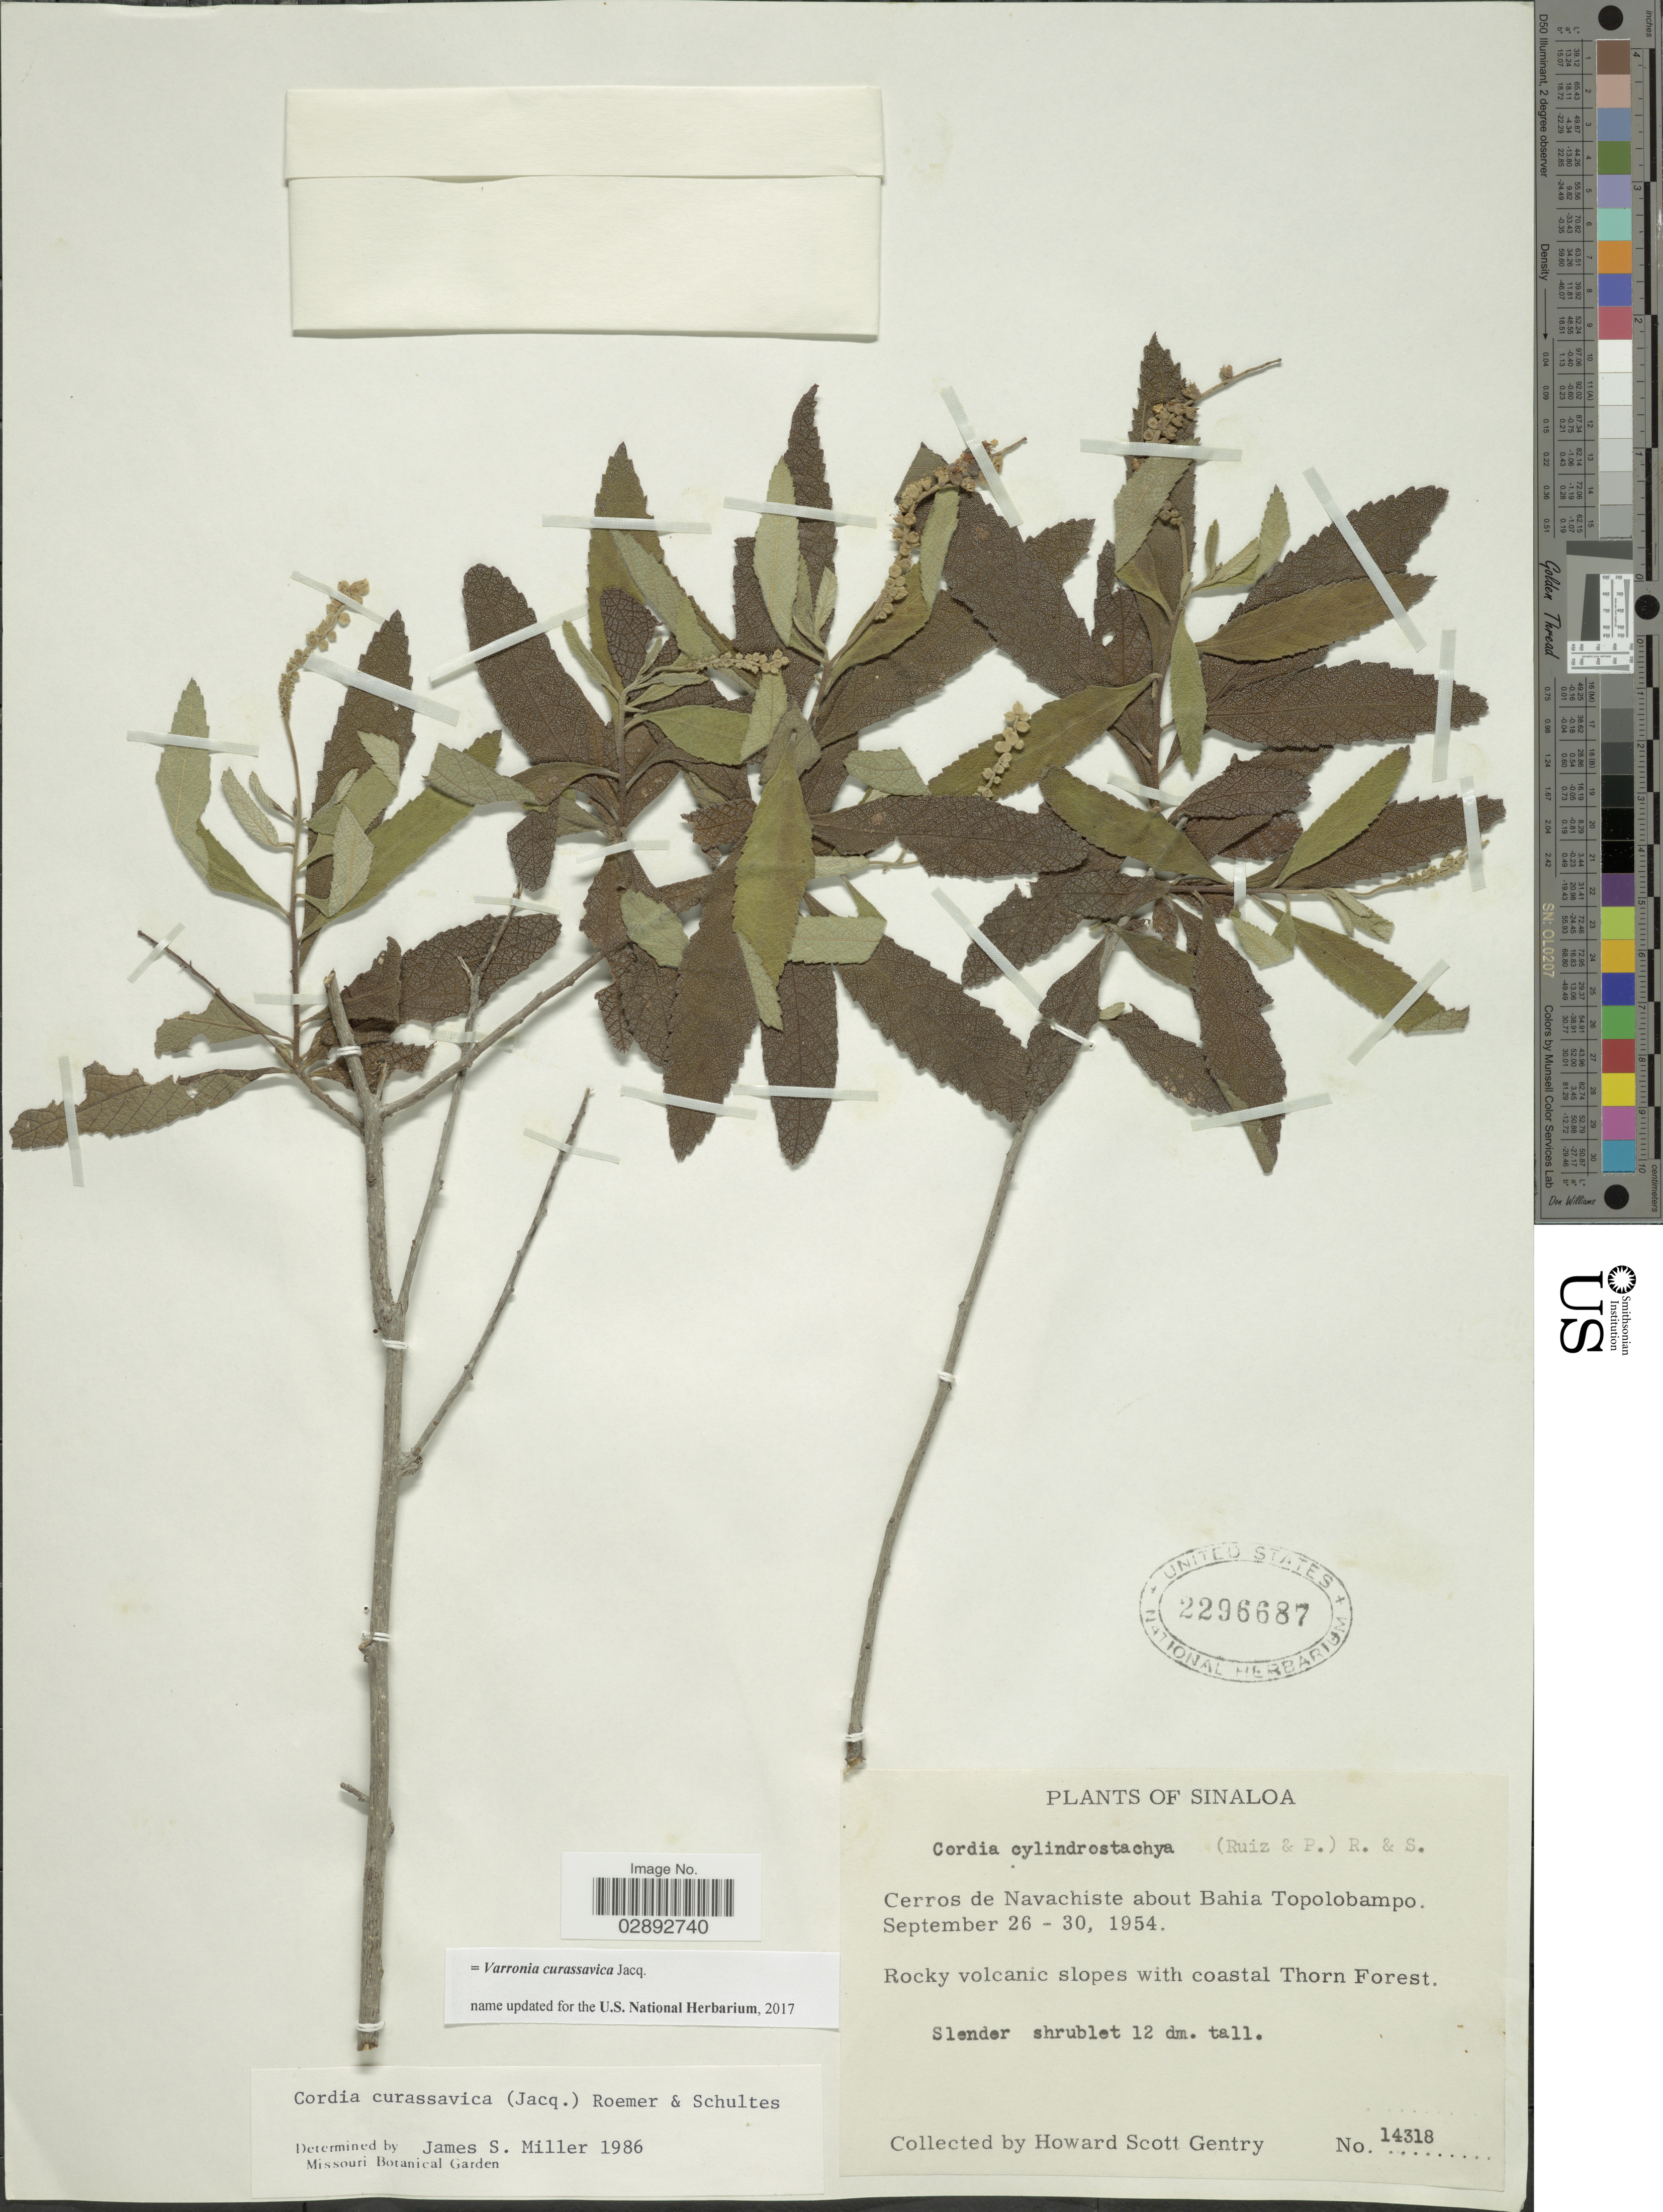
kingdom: Plantae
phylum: Tracheophyta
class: Magnoliopsida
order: Boraginales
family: Cordiaceae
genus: Varronia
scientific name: Varronia curassavica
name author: Jacq.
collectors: H. S. Gentry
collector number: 14318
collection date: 1954-09-26/1954-09-30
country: Mexico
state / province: Sinaloa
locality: Cerros de Navachiste about Bahia Topolobampo.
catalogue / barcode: US 2296687